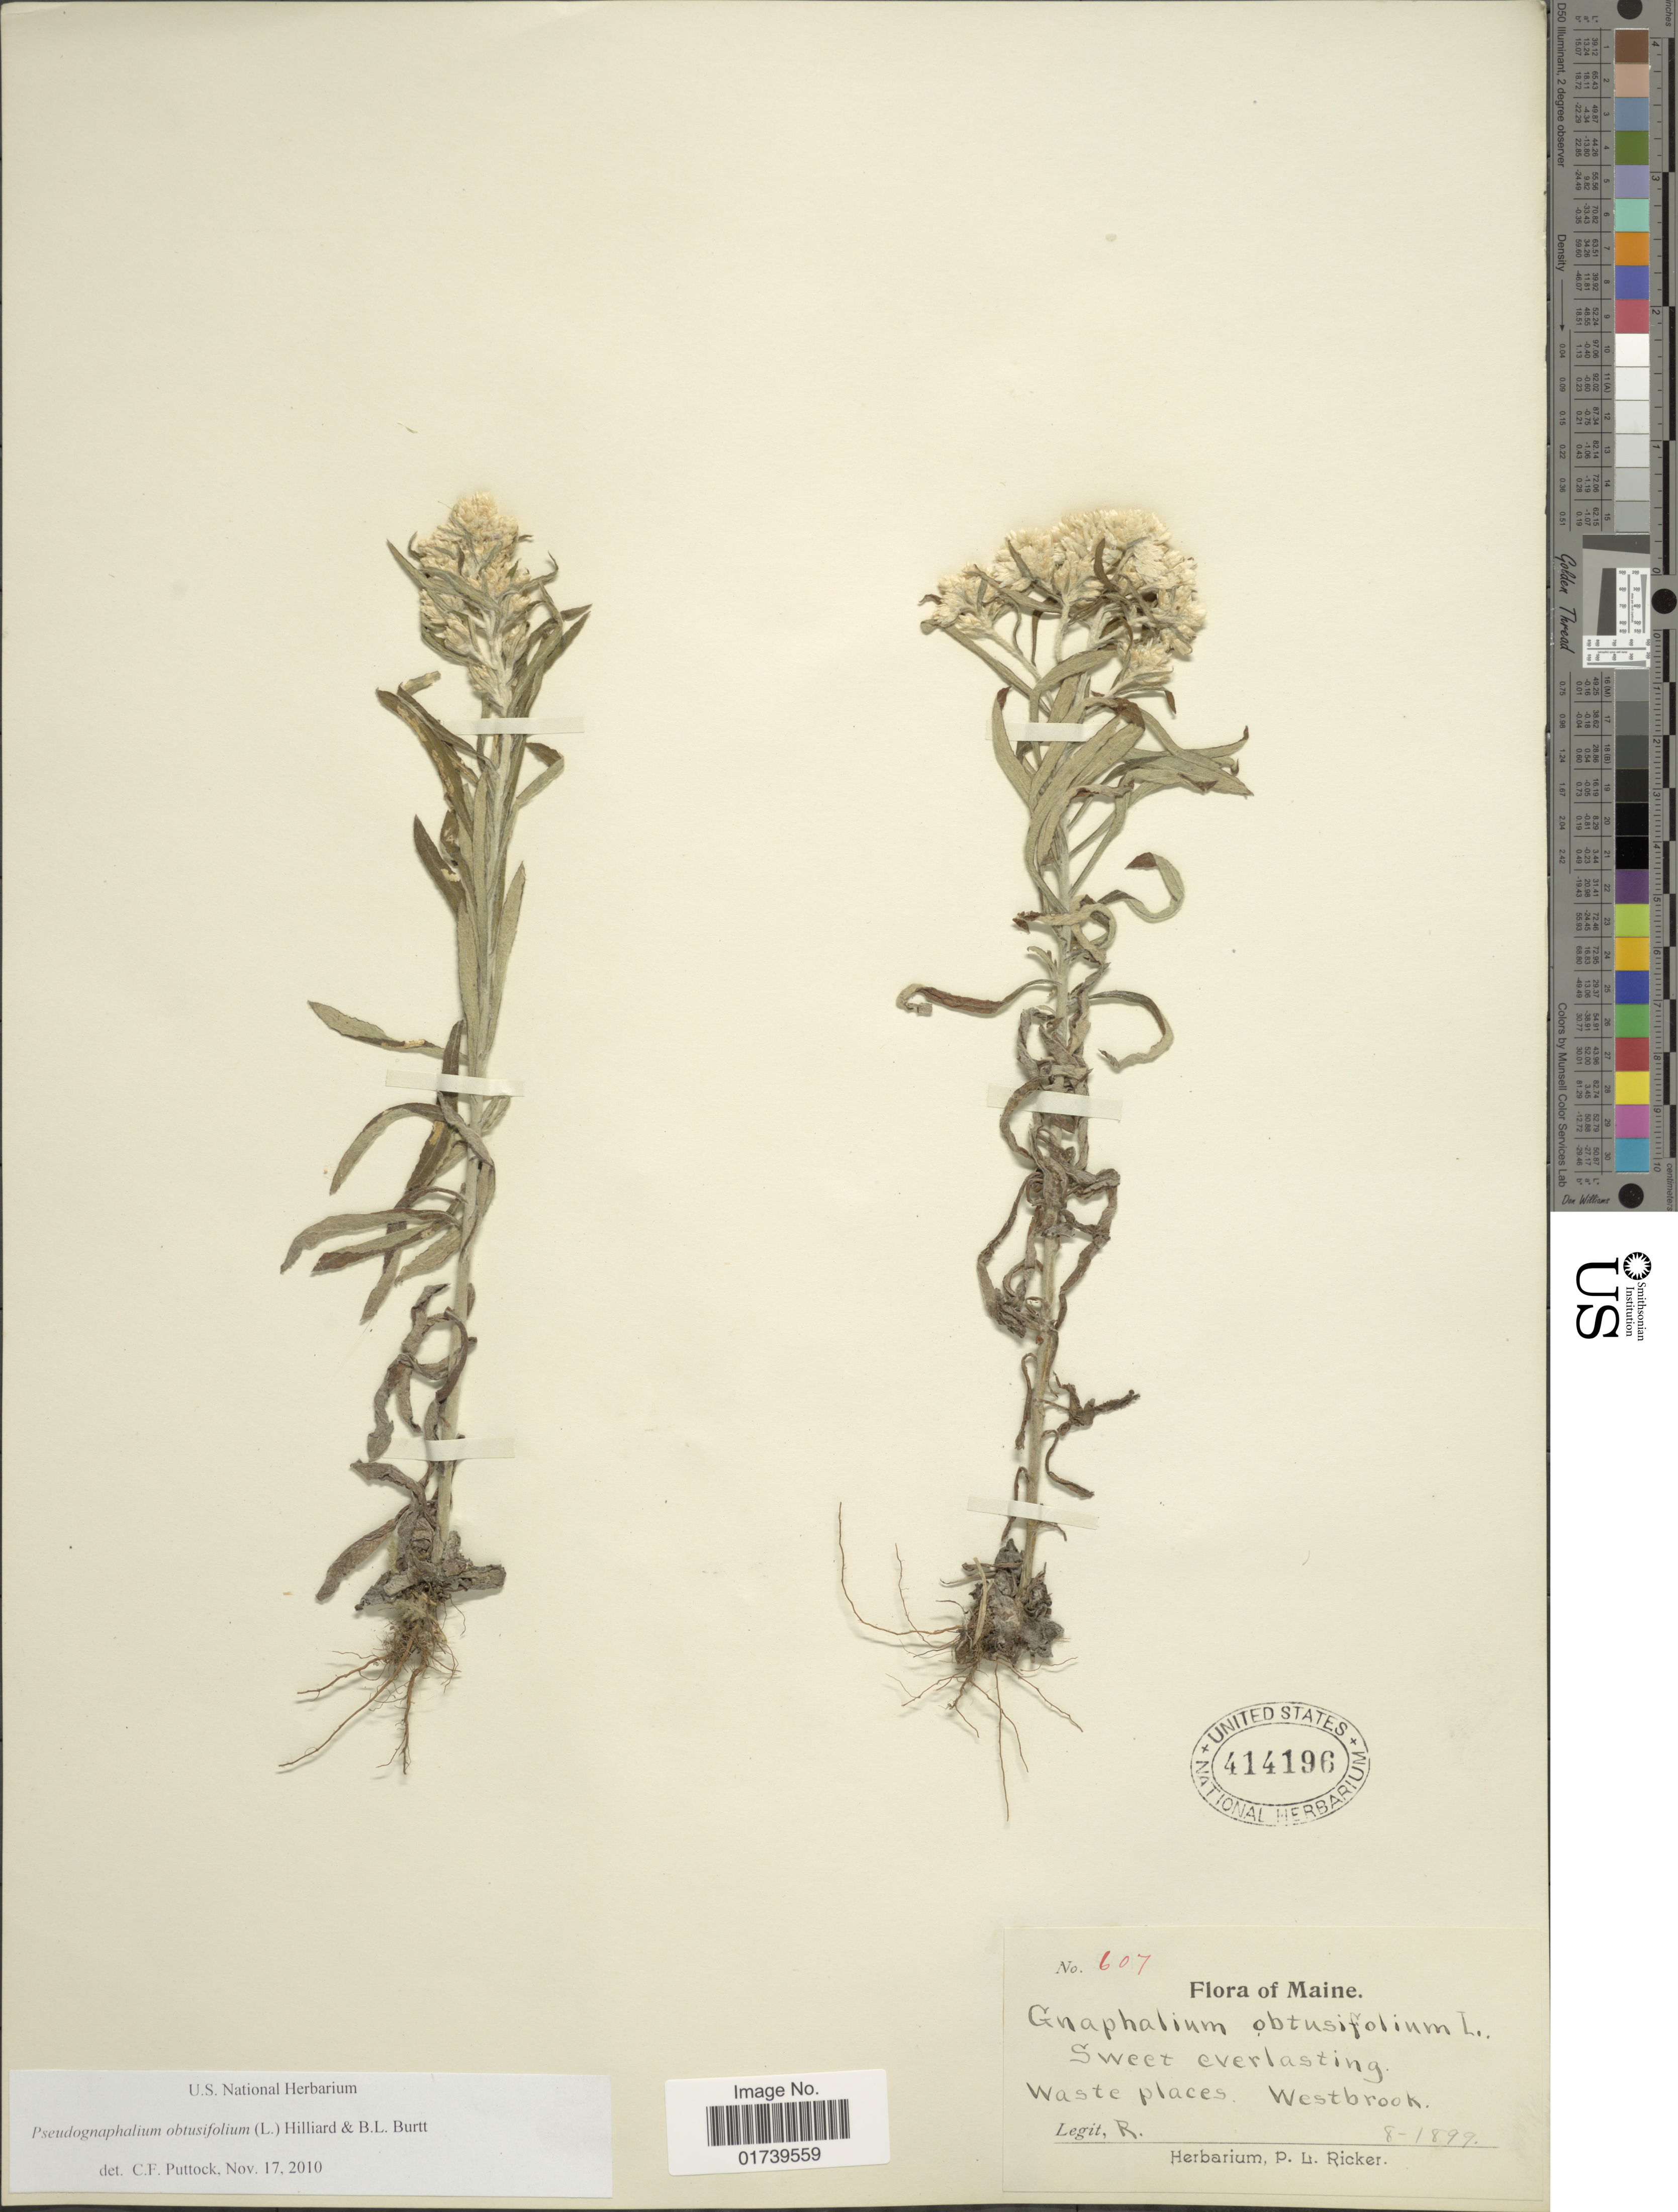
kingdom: Plantae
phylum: Tracheophyta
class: Magnoliopsida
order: Asterales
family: Asteraceae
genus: Pseudognaphalium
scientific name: Pseudognaphalium obtusifolium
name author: (L.) Hilliard & B.L. Burtt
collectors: P. Ricker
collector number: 607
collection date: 1899-08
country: United States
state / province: Maine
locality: Westbrook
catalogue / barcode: US 41196